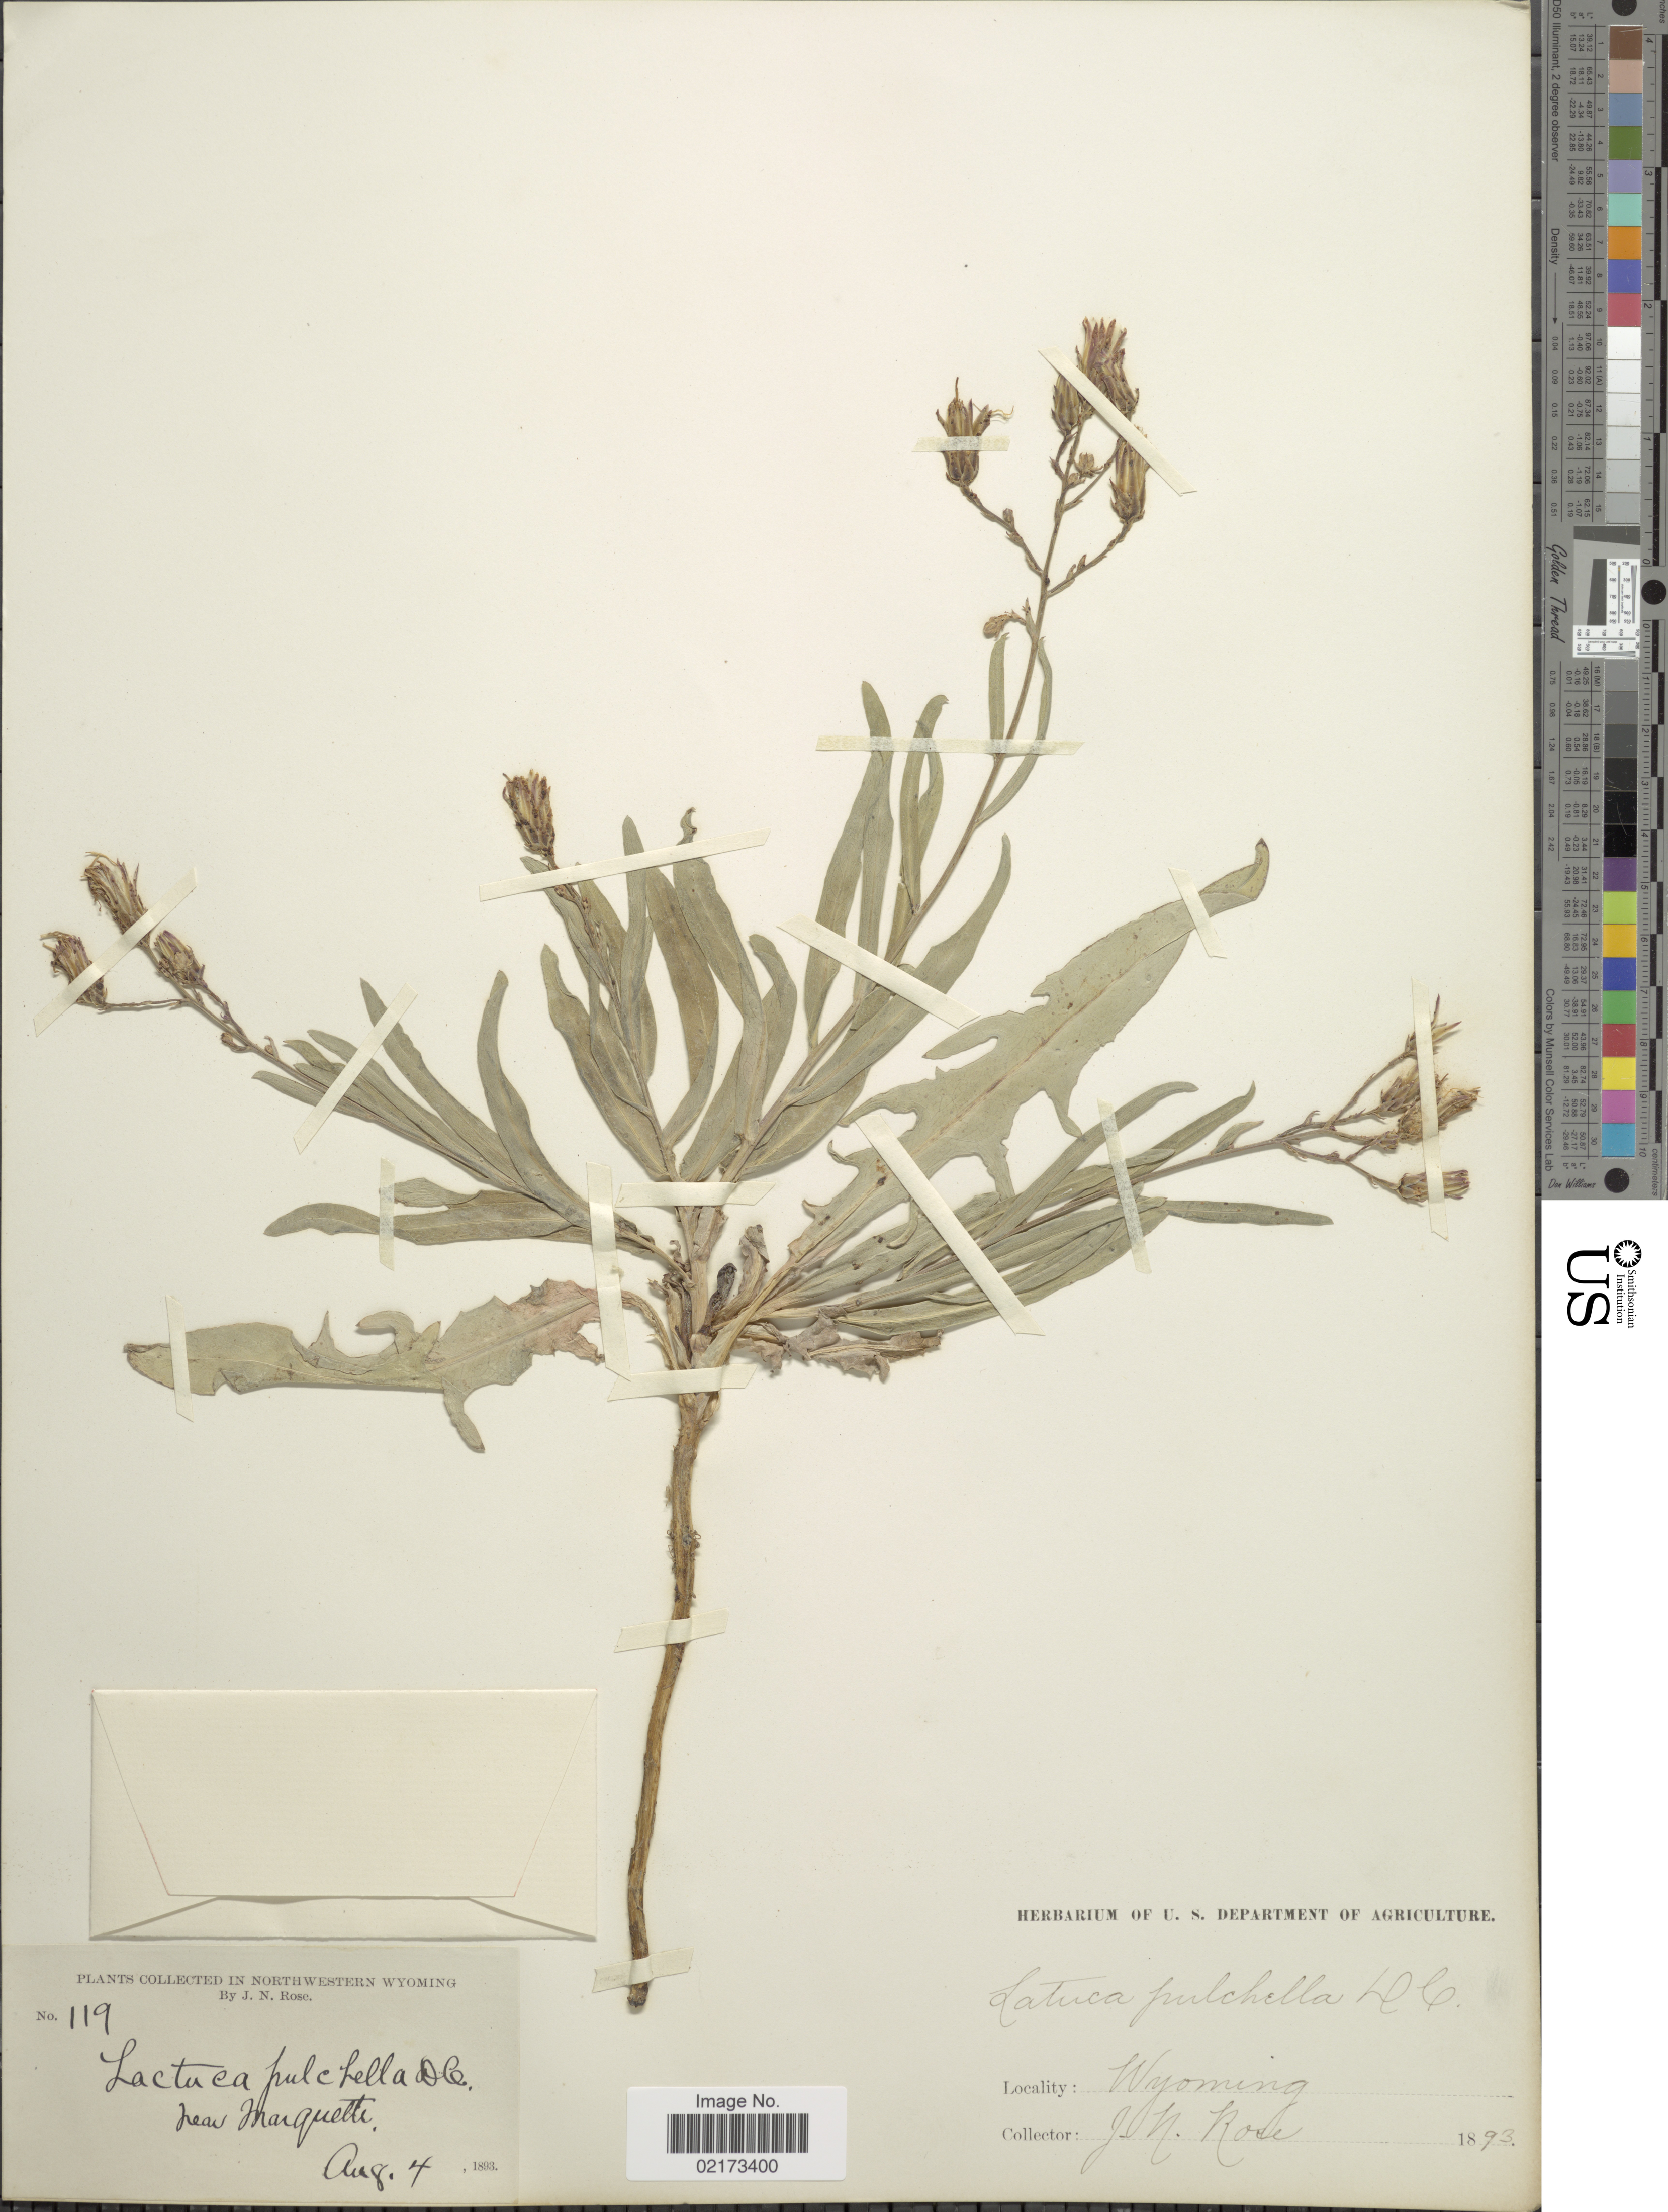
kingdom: Plantae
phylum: Tracheophyta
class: Magnoliopsida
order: Asterales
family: Asteraceae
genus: Lactuca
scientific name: Lactuca tatarica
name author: (L.) C.A. Mey.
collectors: J. N. Rose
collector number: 119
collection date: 1893-08-04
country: United States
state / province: Wyoming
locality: Northwestern Wyoming, near Marquette